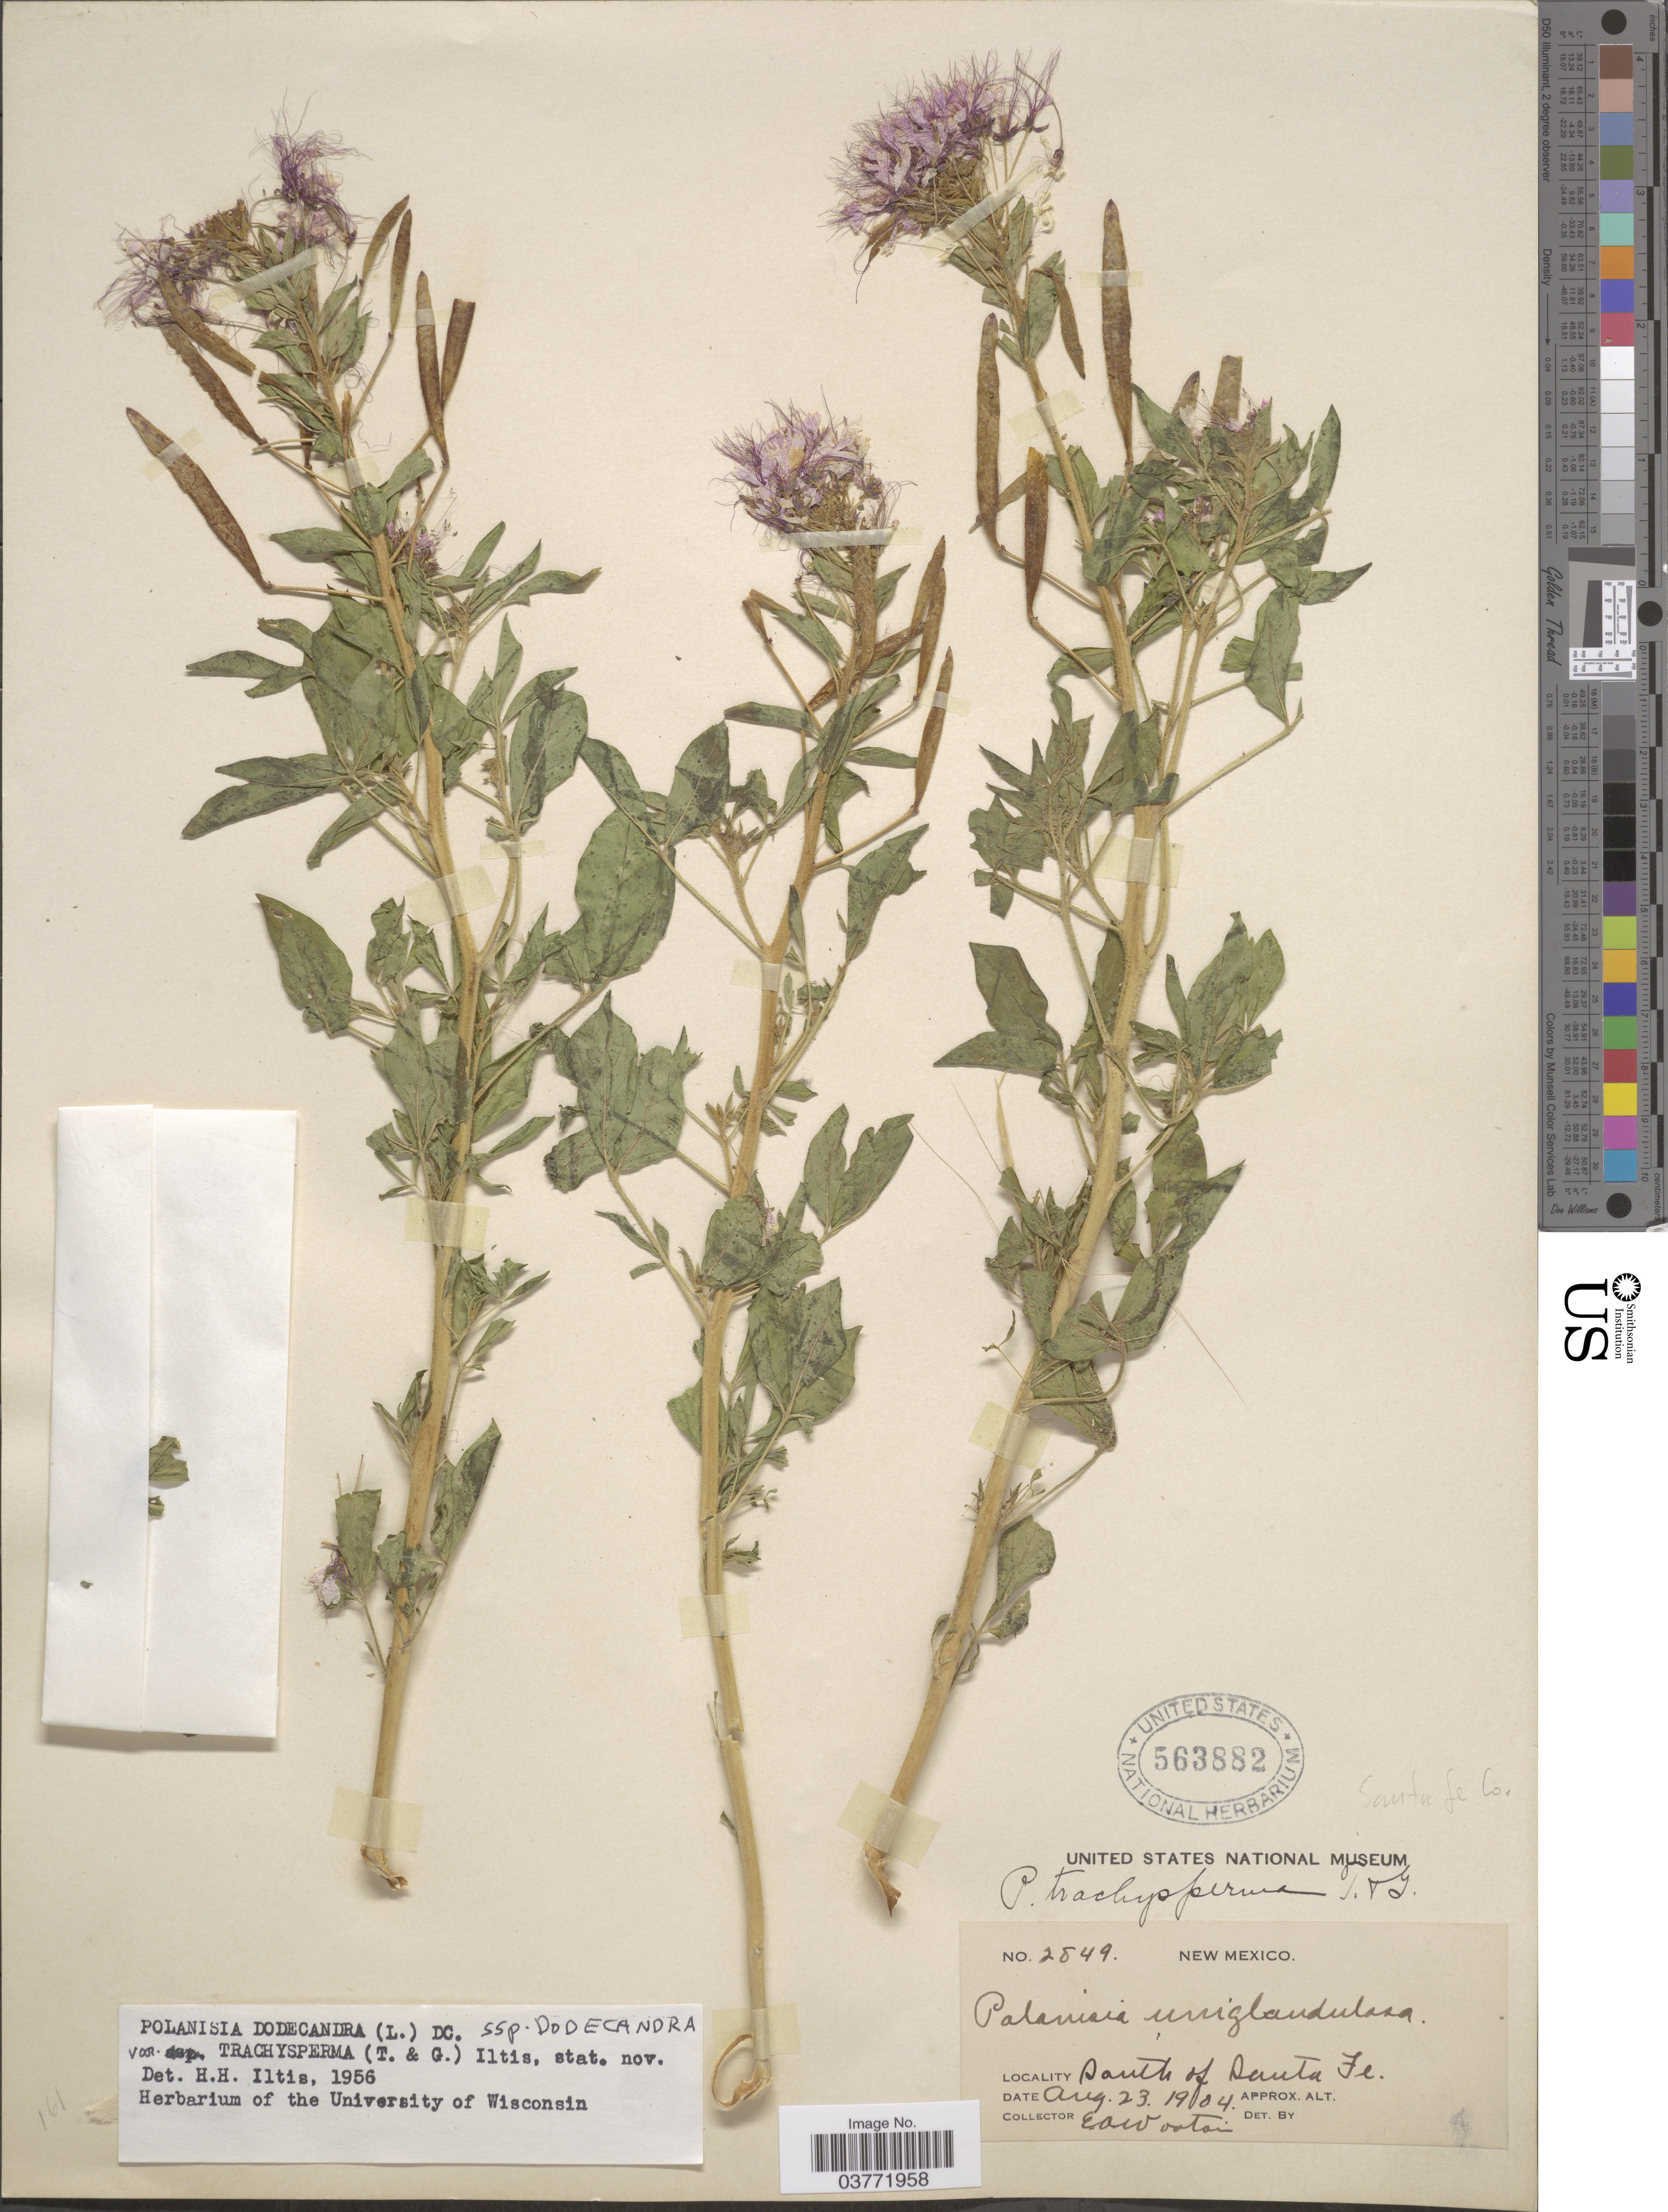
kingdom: Plantae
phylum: Tracheophyta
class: Magnoliopsida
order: Brassicales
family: Cleomaceae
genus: Polanisia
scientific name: Polanisia trachysperma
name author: Torr. & A. Gray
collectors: E. O. Wooton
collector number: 2849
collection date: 1904-08-23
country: United States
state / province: New Mexico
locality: South of Santa Fe. Santa Fe Co.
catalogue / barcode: US 563882